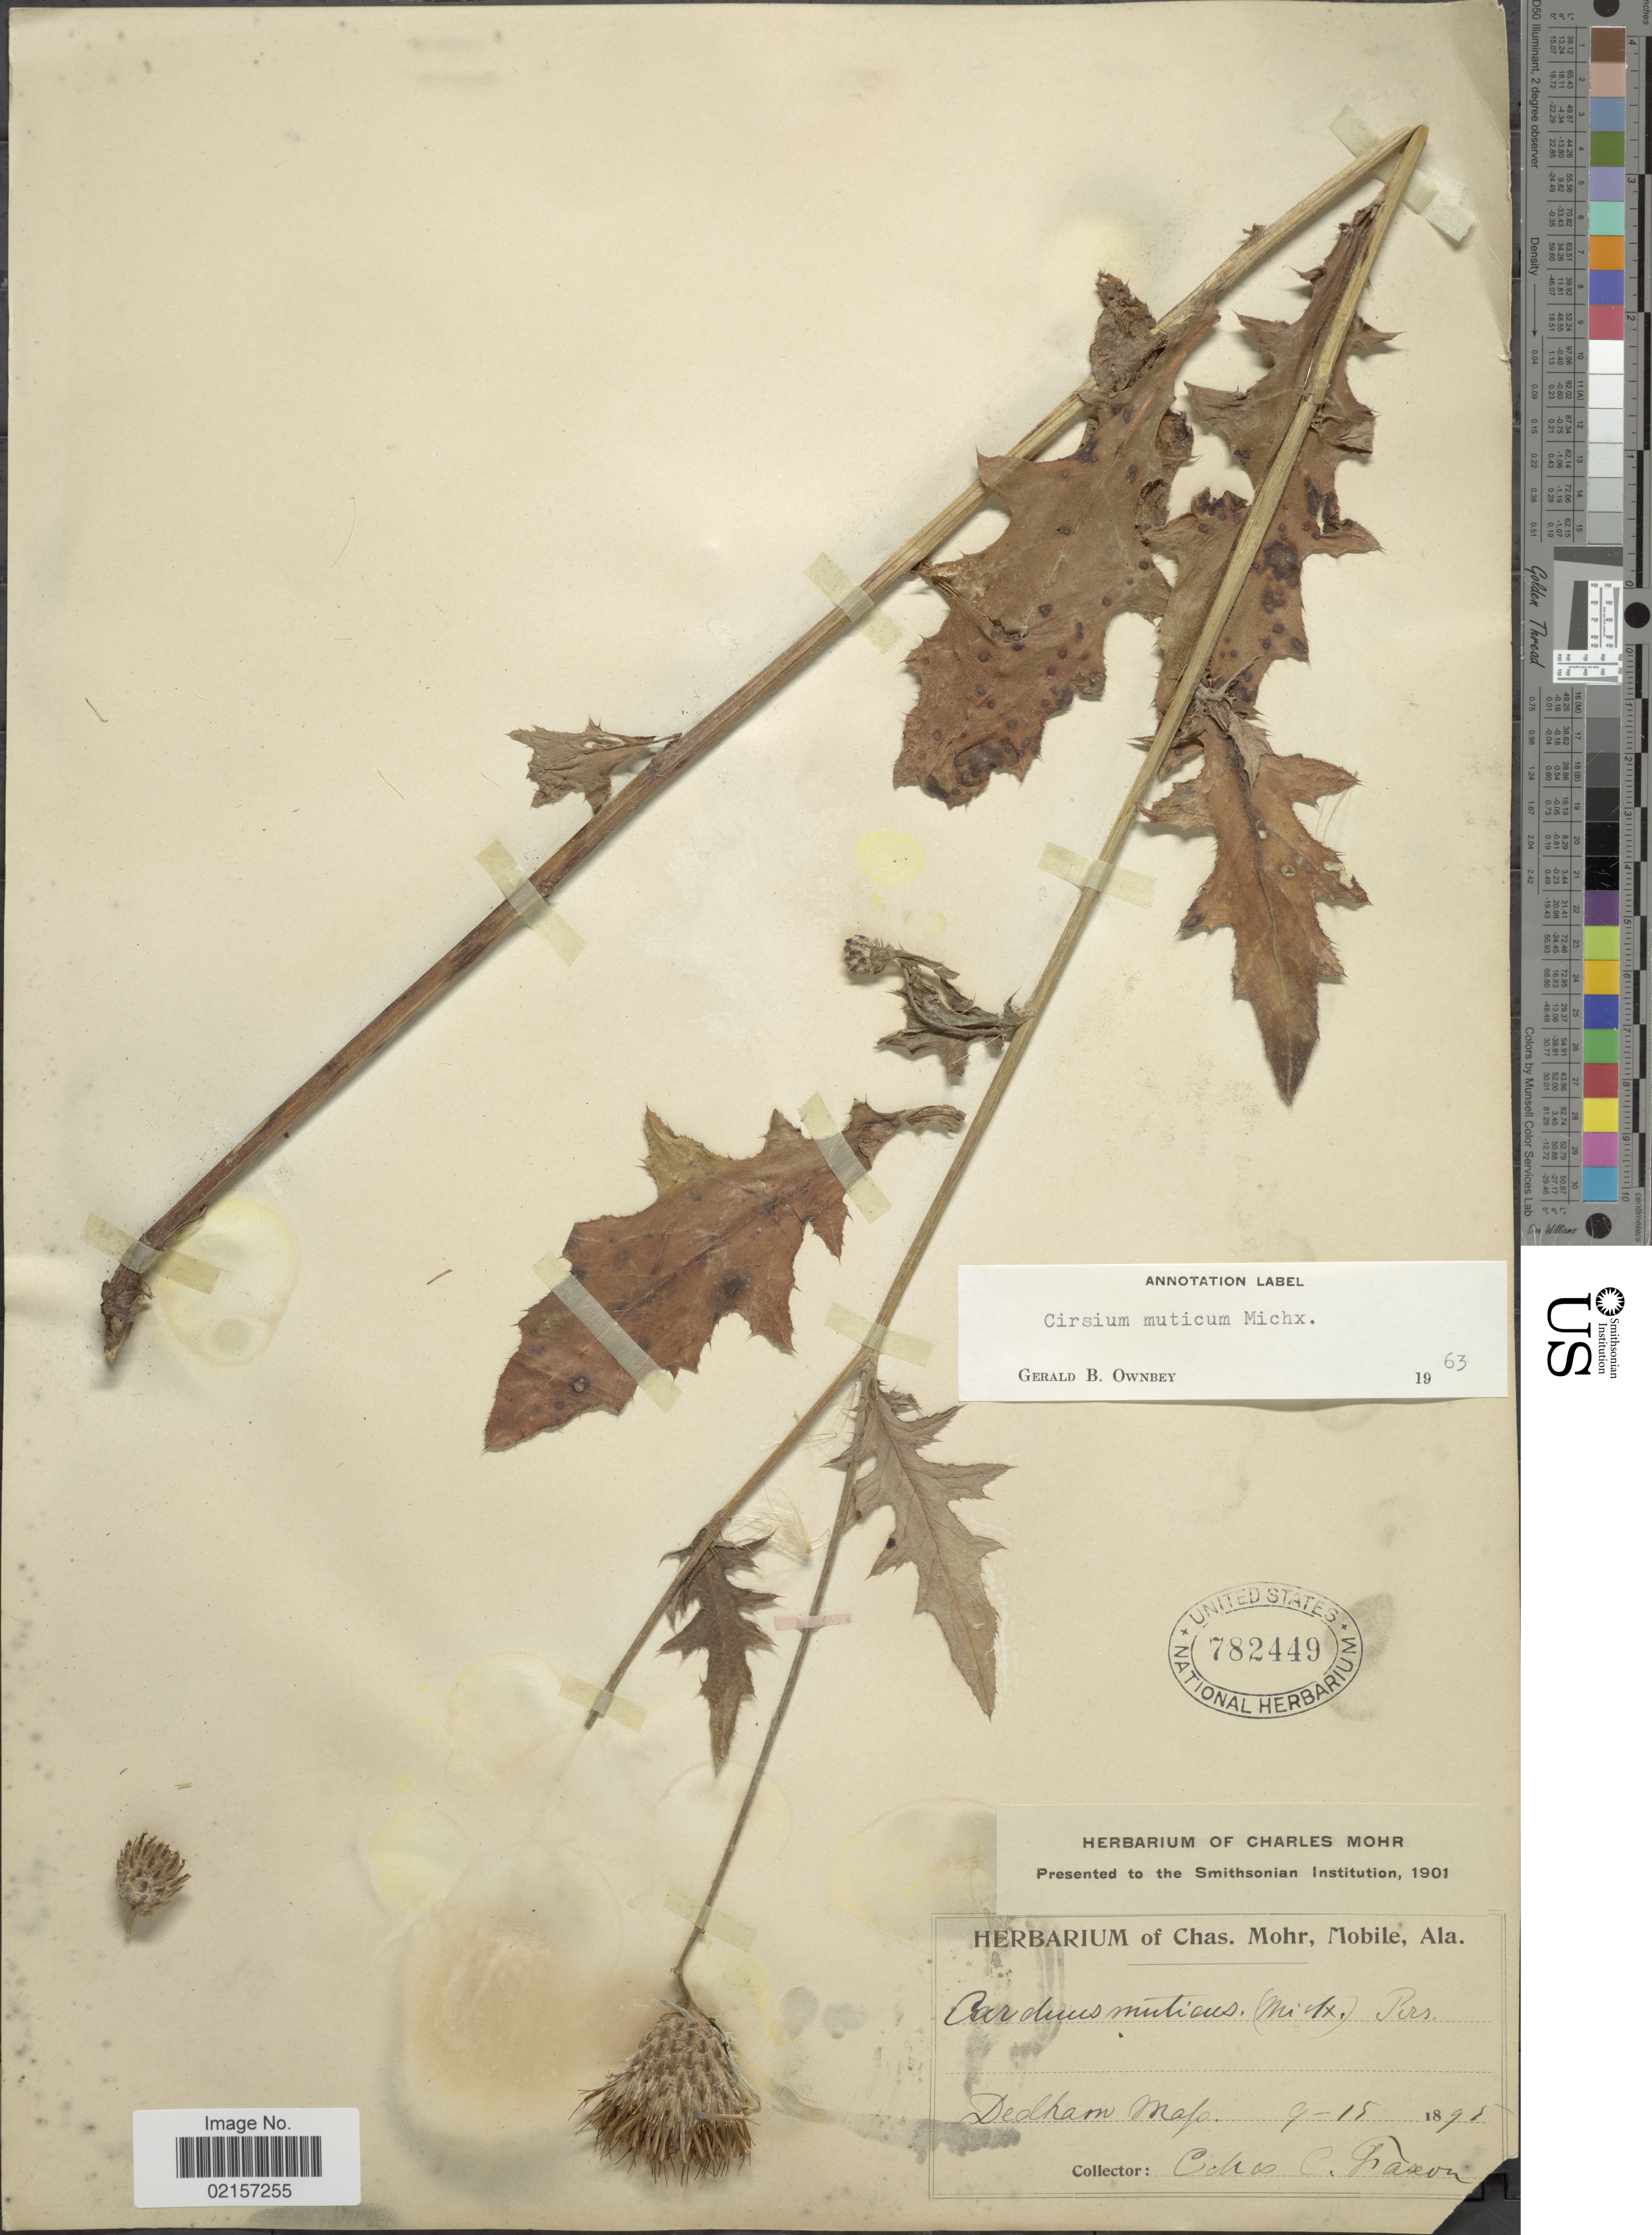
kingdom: Plantae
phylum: Tracheophyta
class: Magnoliopsida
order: Asterales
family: Asteraceae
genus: Cirsium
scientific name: Cirsium muticum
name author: Michx.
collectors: E. Winslow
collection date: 1895-09-15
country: United States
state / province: Massachusetts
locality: Dedham Mass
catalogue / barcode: US 782449